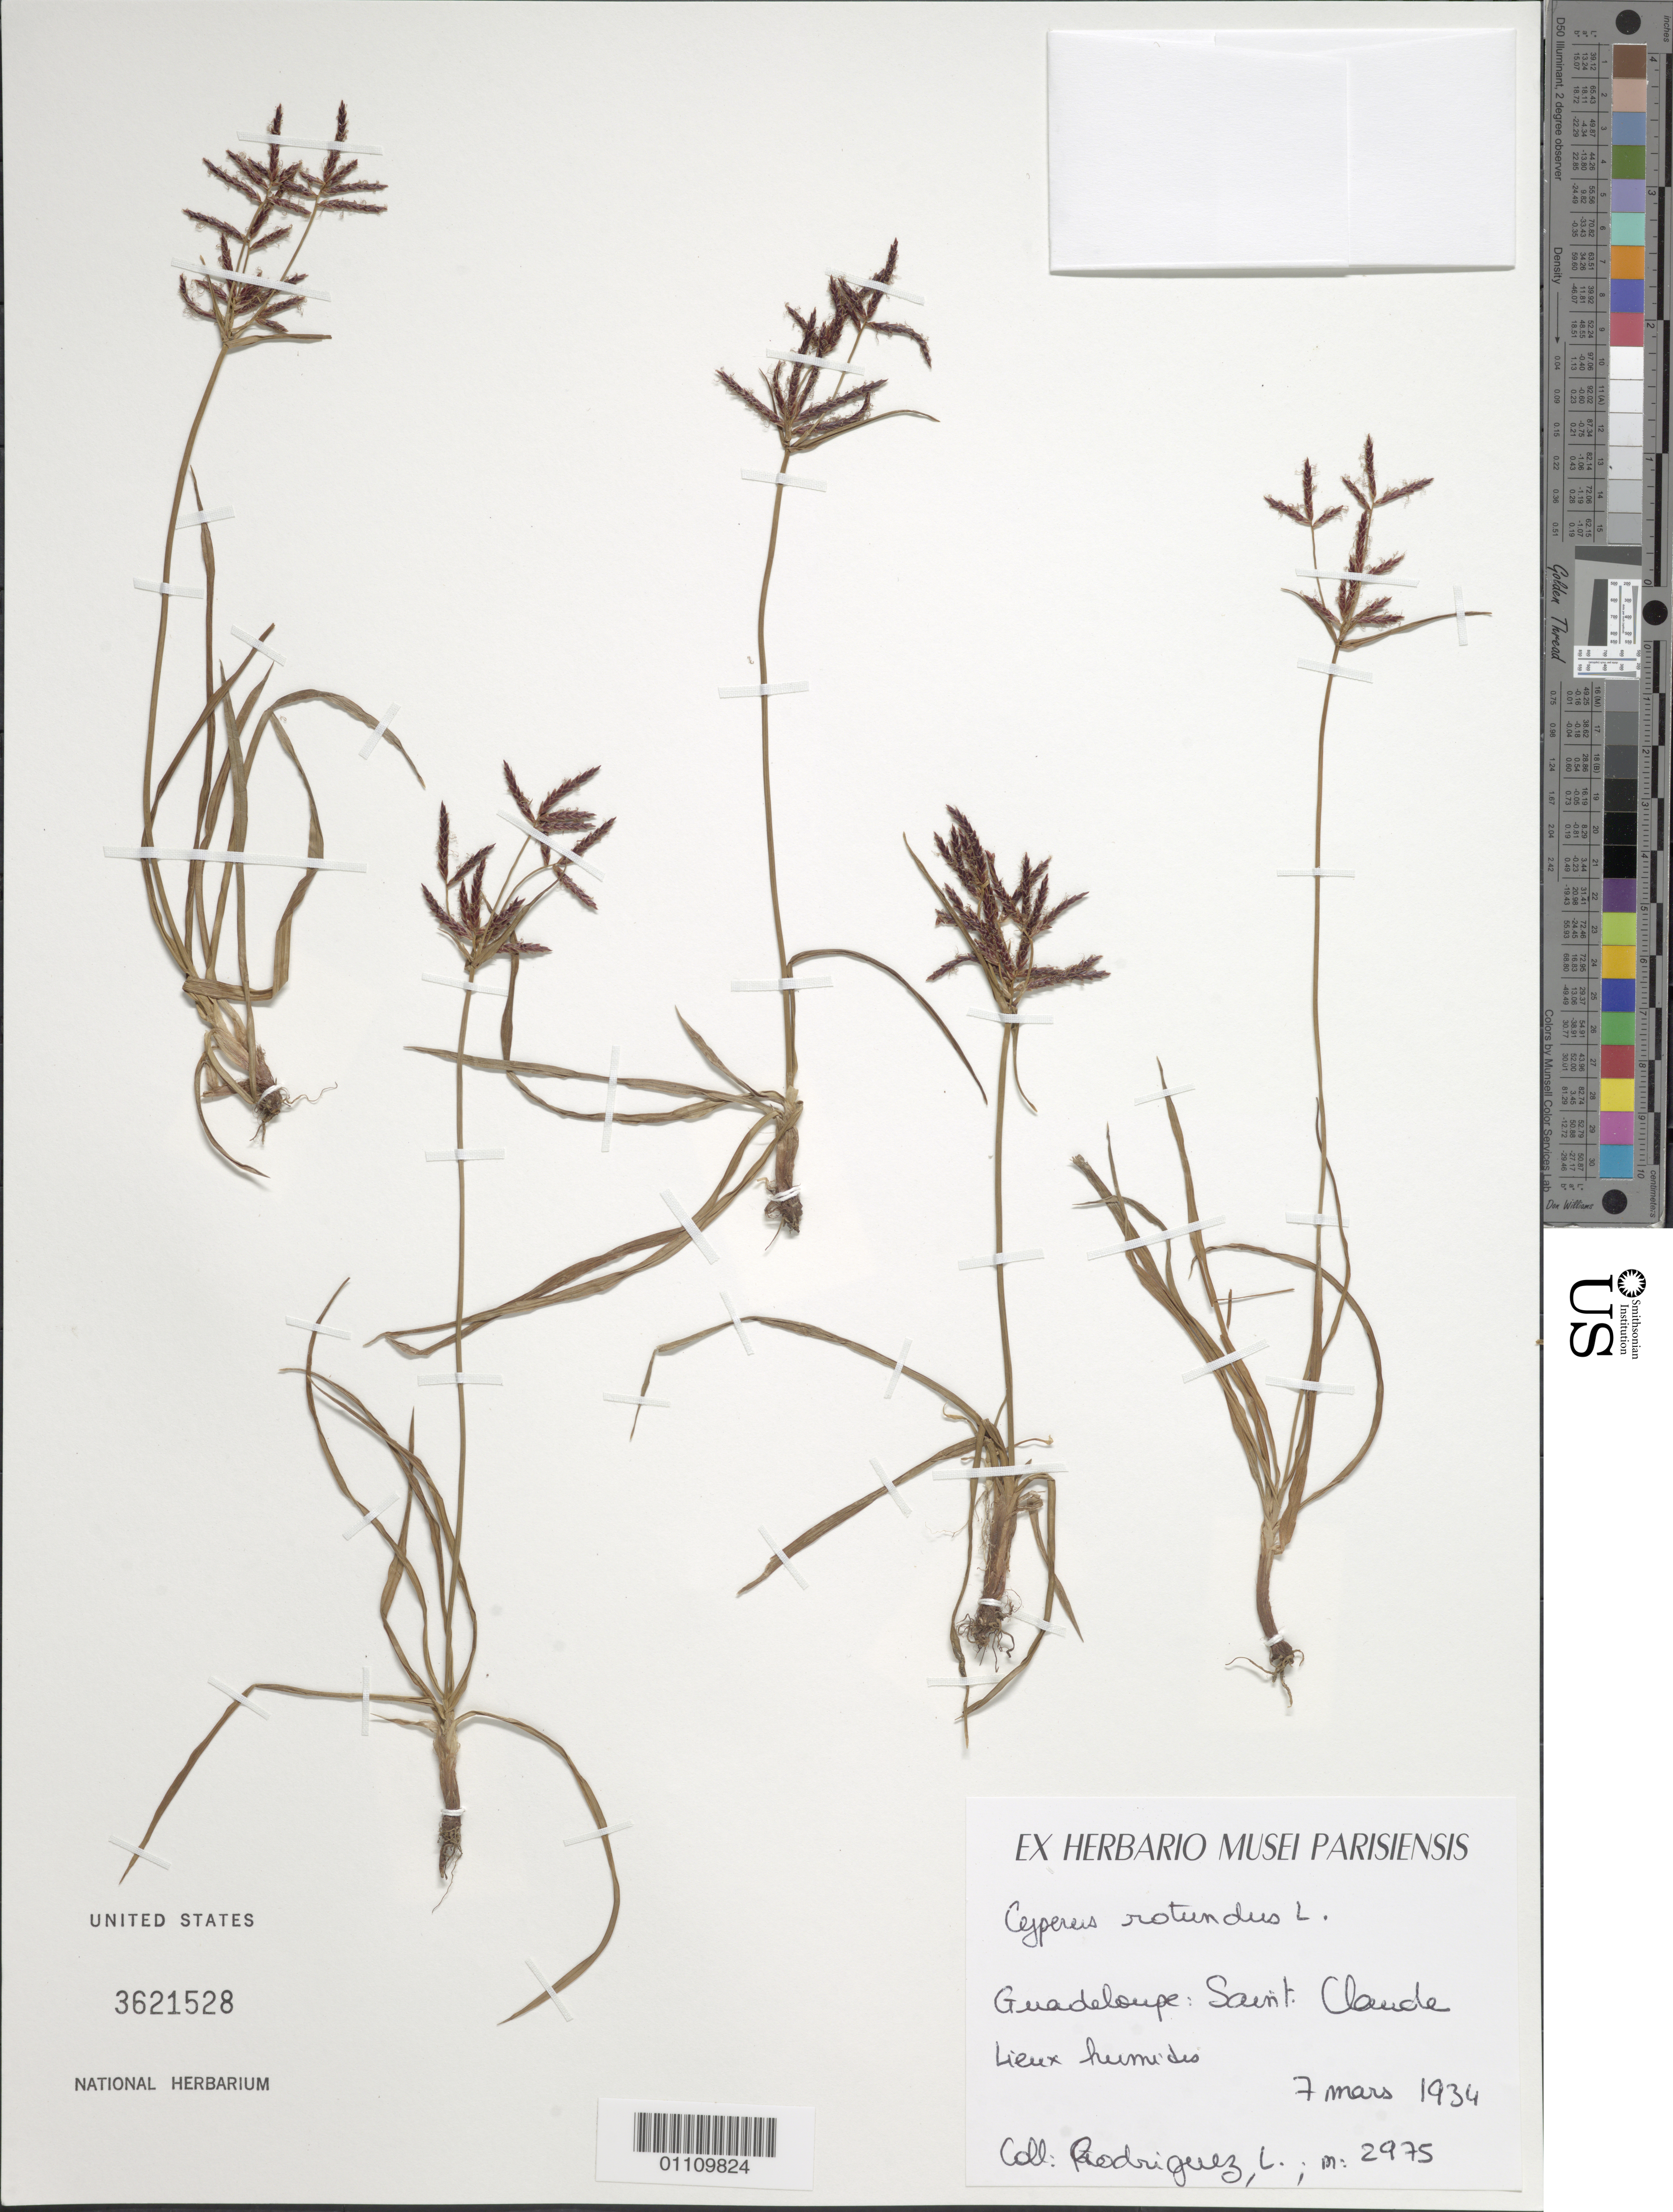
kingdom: Plantae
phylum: Tracheophyta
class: Liliopsida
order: Poales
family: Cyperaceae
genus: Cyperus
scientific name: Cyperus rotundus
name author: L.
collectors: L. Rodriguez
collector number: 2975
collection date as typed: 07 Mar 1934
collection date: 1934-03-07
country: Guadeloupe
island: Basse Terre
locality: Saint Claude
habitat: Lieux humidis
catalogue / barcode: US 3621528